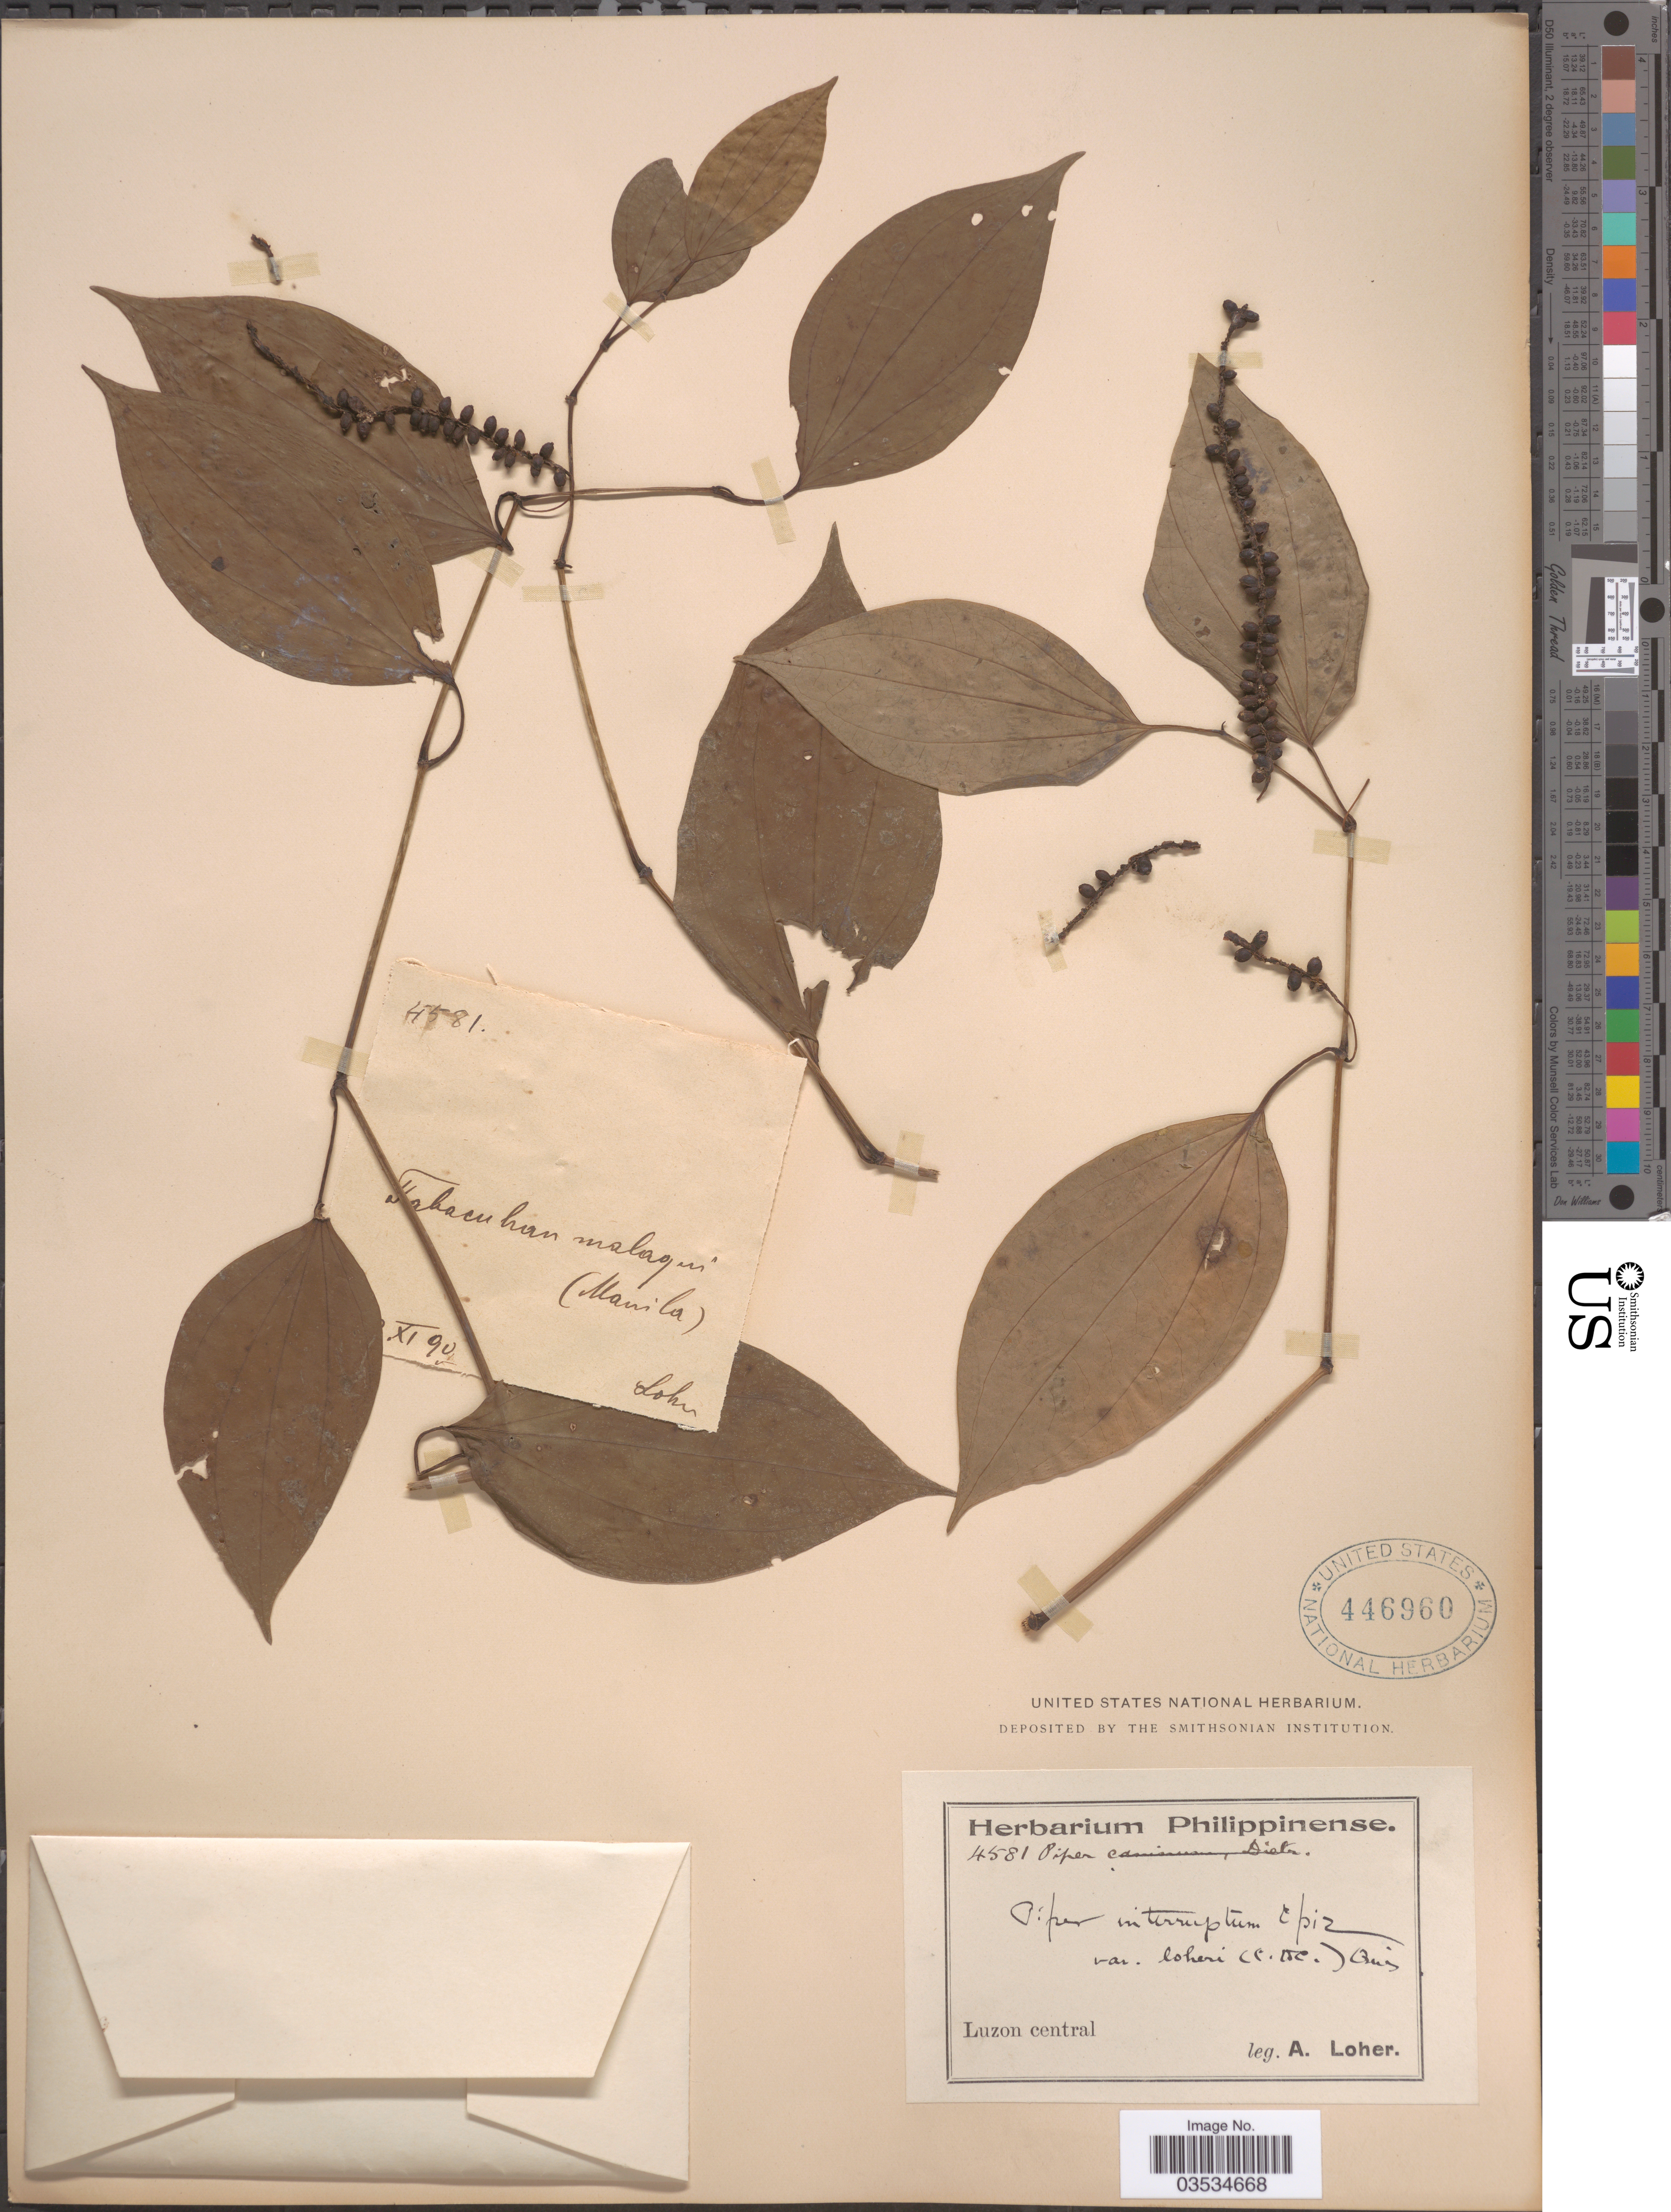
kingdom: Plantae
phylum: Tracheophyta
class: Magnoliopsida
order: Piperales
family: Piperaceae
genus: Piper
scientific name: Piper interruptum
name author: Opiz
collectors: A. Loher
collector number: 4581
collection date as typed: ! XI 90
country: Philippines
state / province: Central Luzon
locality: Luzon central. Tabacuhan malayqui (Manila).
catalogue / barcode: US 446960